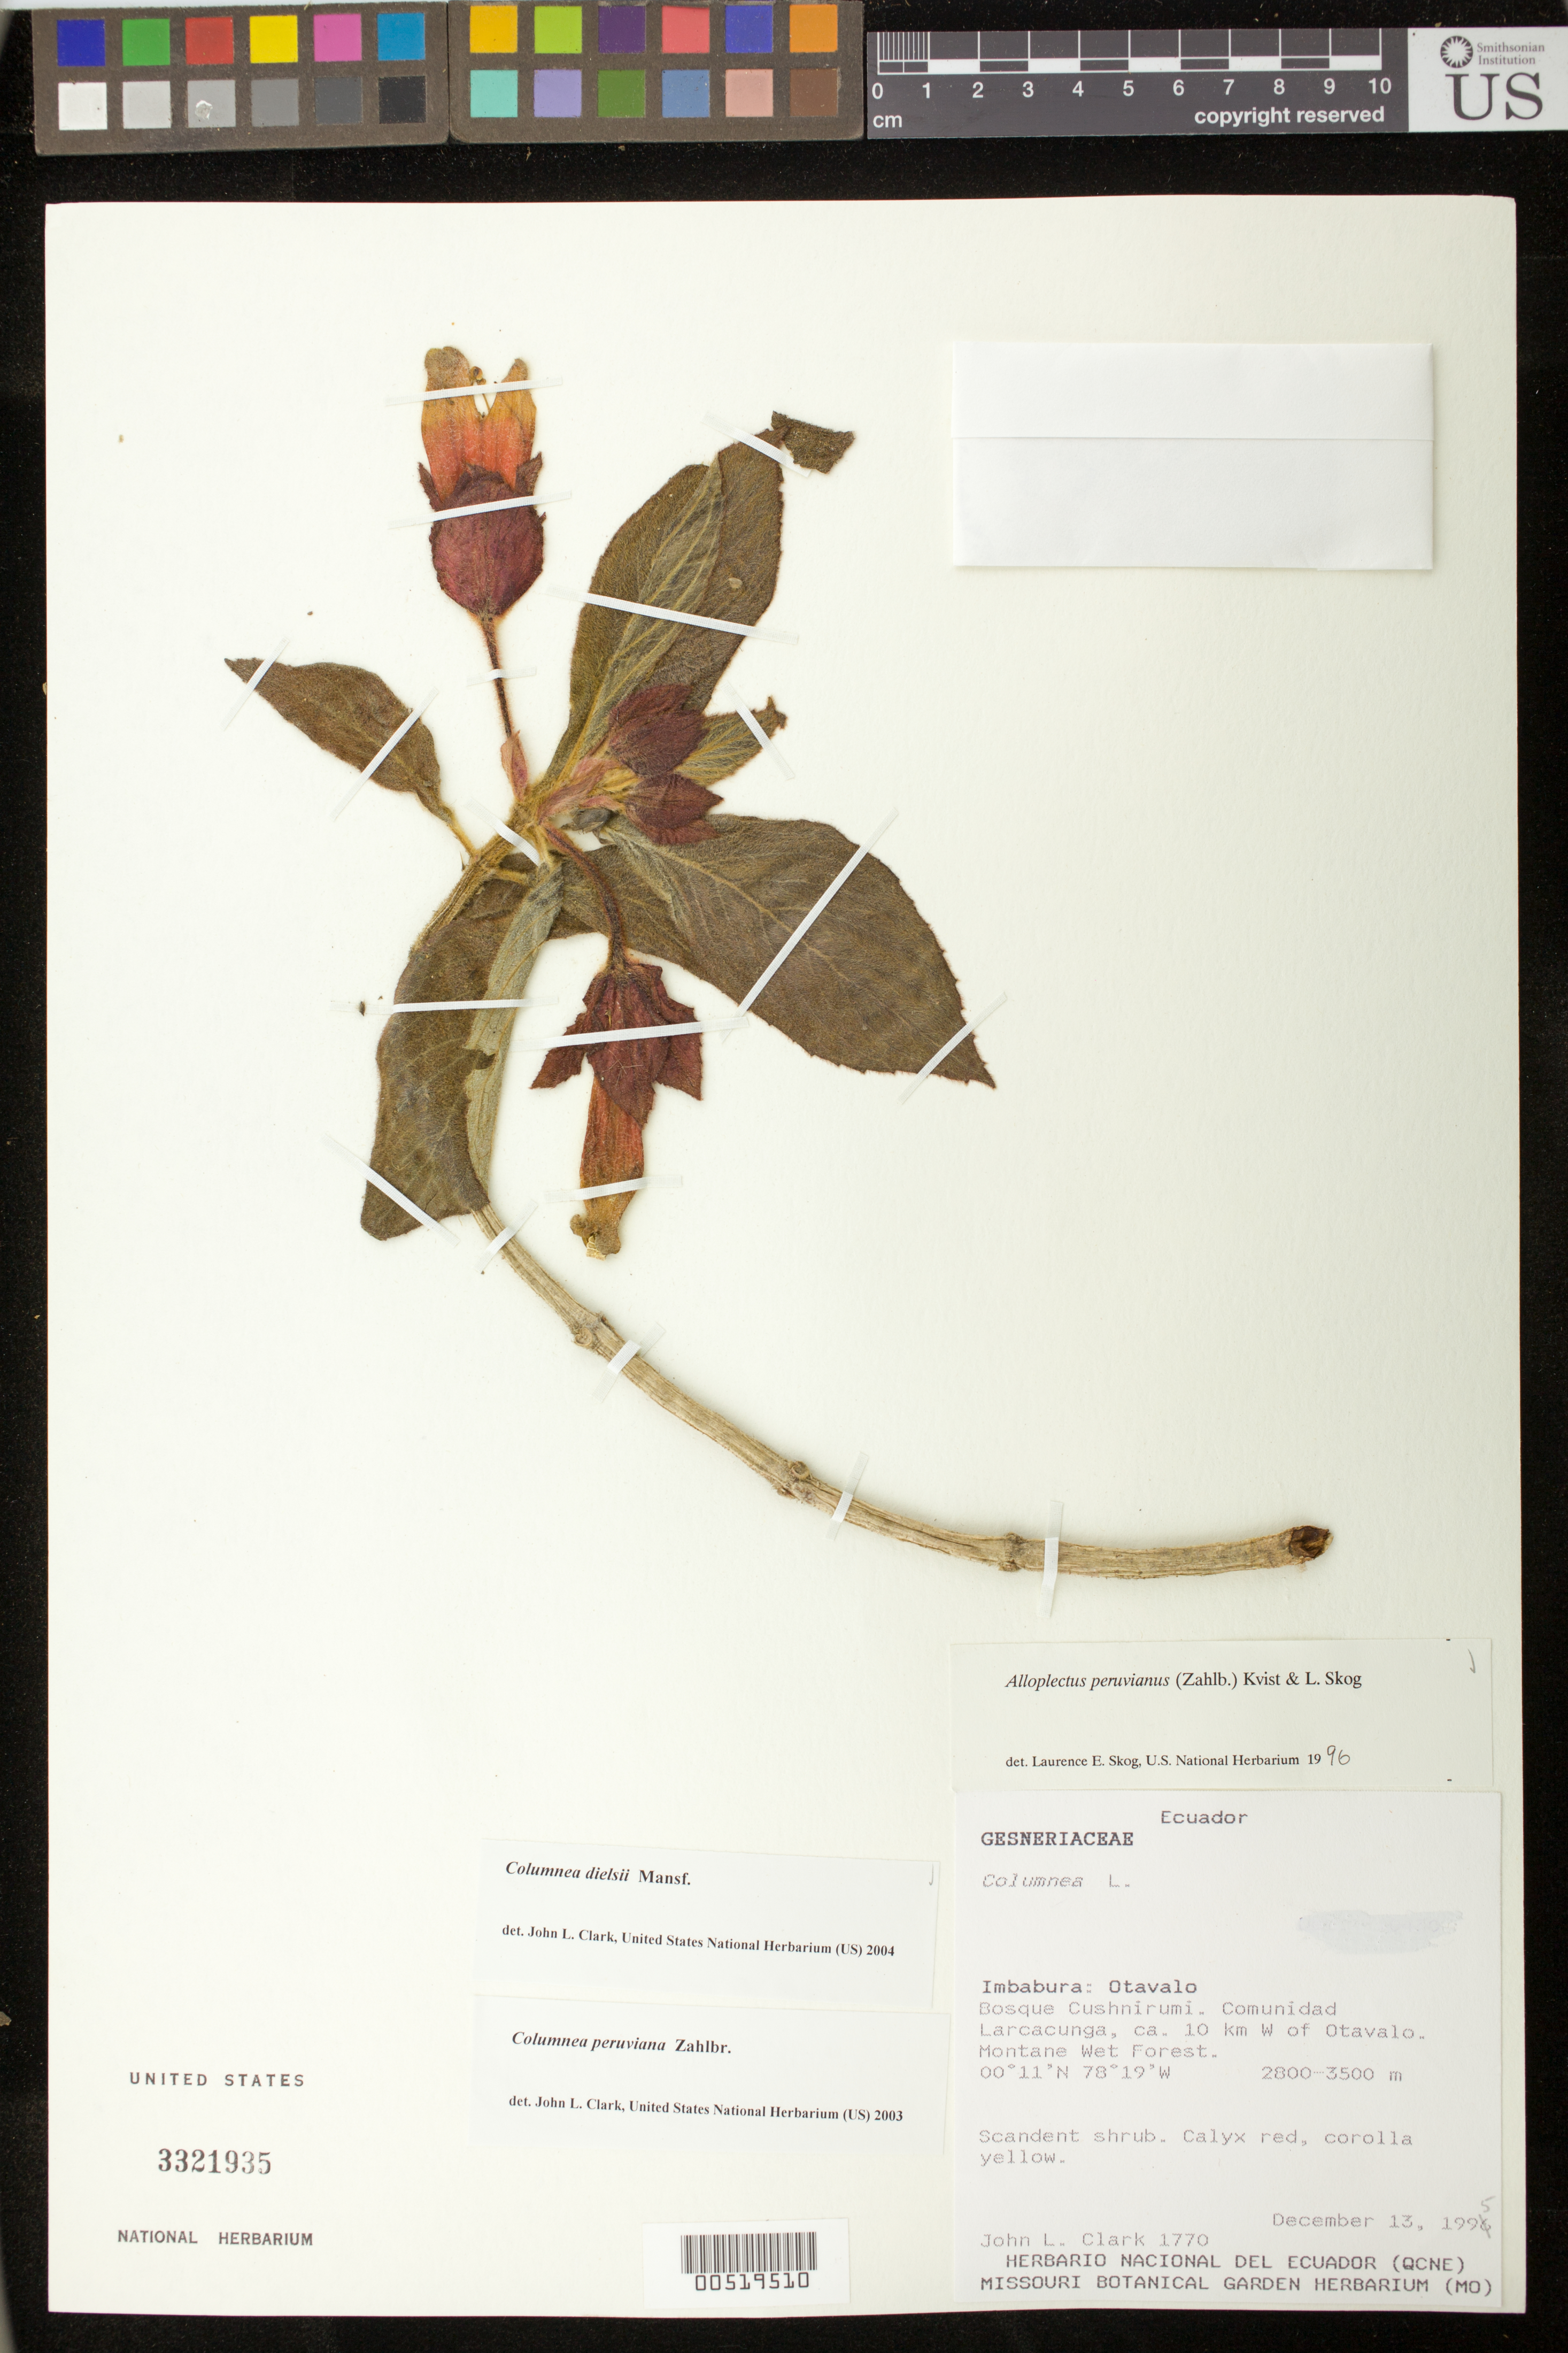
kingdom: Plantae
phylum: Tracheophyta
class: Magnoliopsida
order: Lamiales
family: Gesneriaceae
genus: Columnea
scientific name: Columnea dielsii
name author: Mansf.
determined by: Clark, J. L., (SEL), The Marie Selby Botanical Garden (UNITED STATES)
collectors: J. L. Clark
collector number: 1770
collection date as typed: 13 Dec 1995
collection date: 1995-12-13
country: Ecuador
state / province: Imbabura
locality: Otavalo: Bosque Cushnirumi, comunidad Larcacunga, ca. 10 km W of Otavalo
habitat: Montane wet forest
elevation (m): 2800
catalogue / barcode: US 3321935